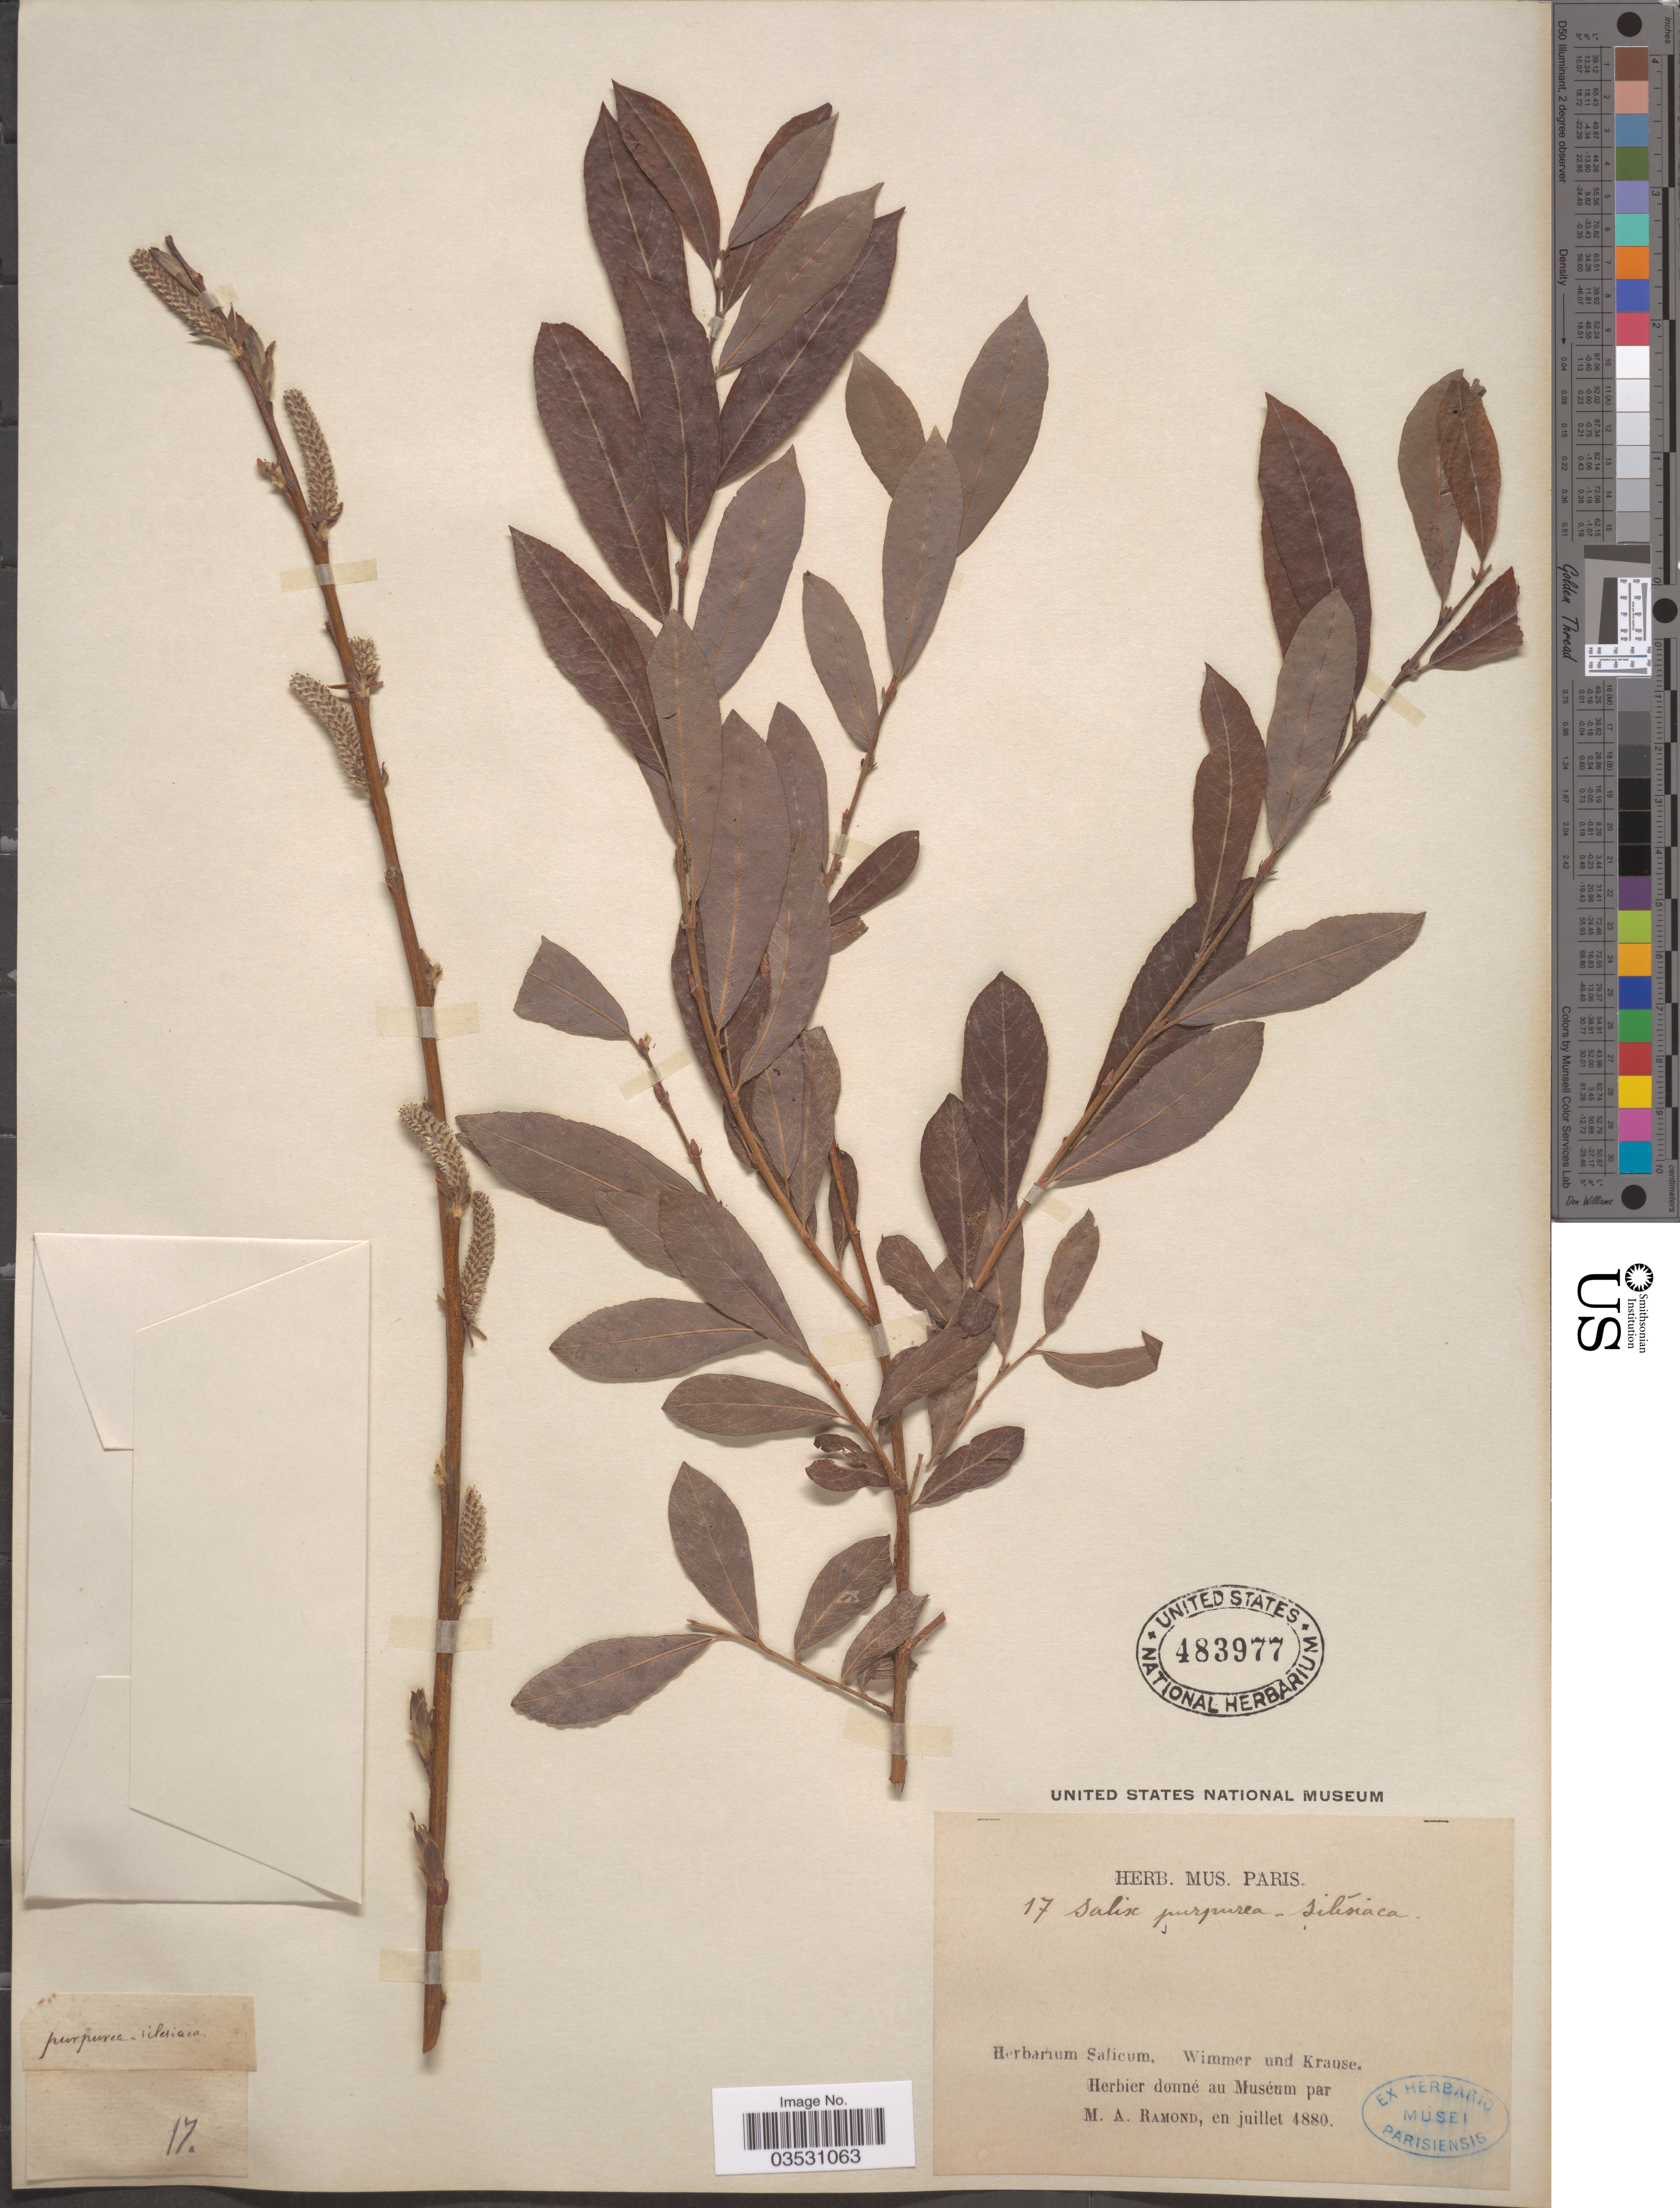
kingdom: Plantae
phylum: Tracheophyta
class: Magnoliopsida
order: Malpighiales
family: Salicaceae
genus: Salix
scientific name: Salix purpurea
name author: L.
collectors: Wimmer & -- Krause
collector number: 17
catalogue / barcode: US 483977